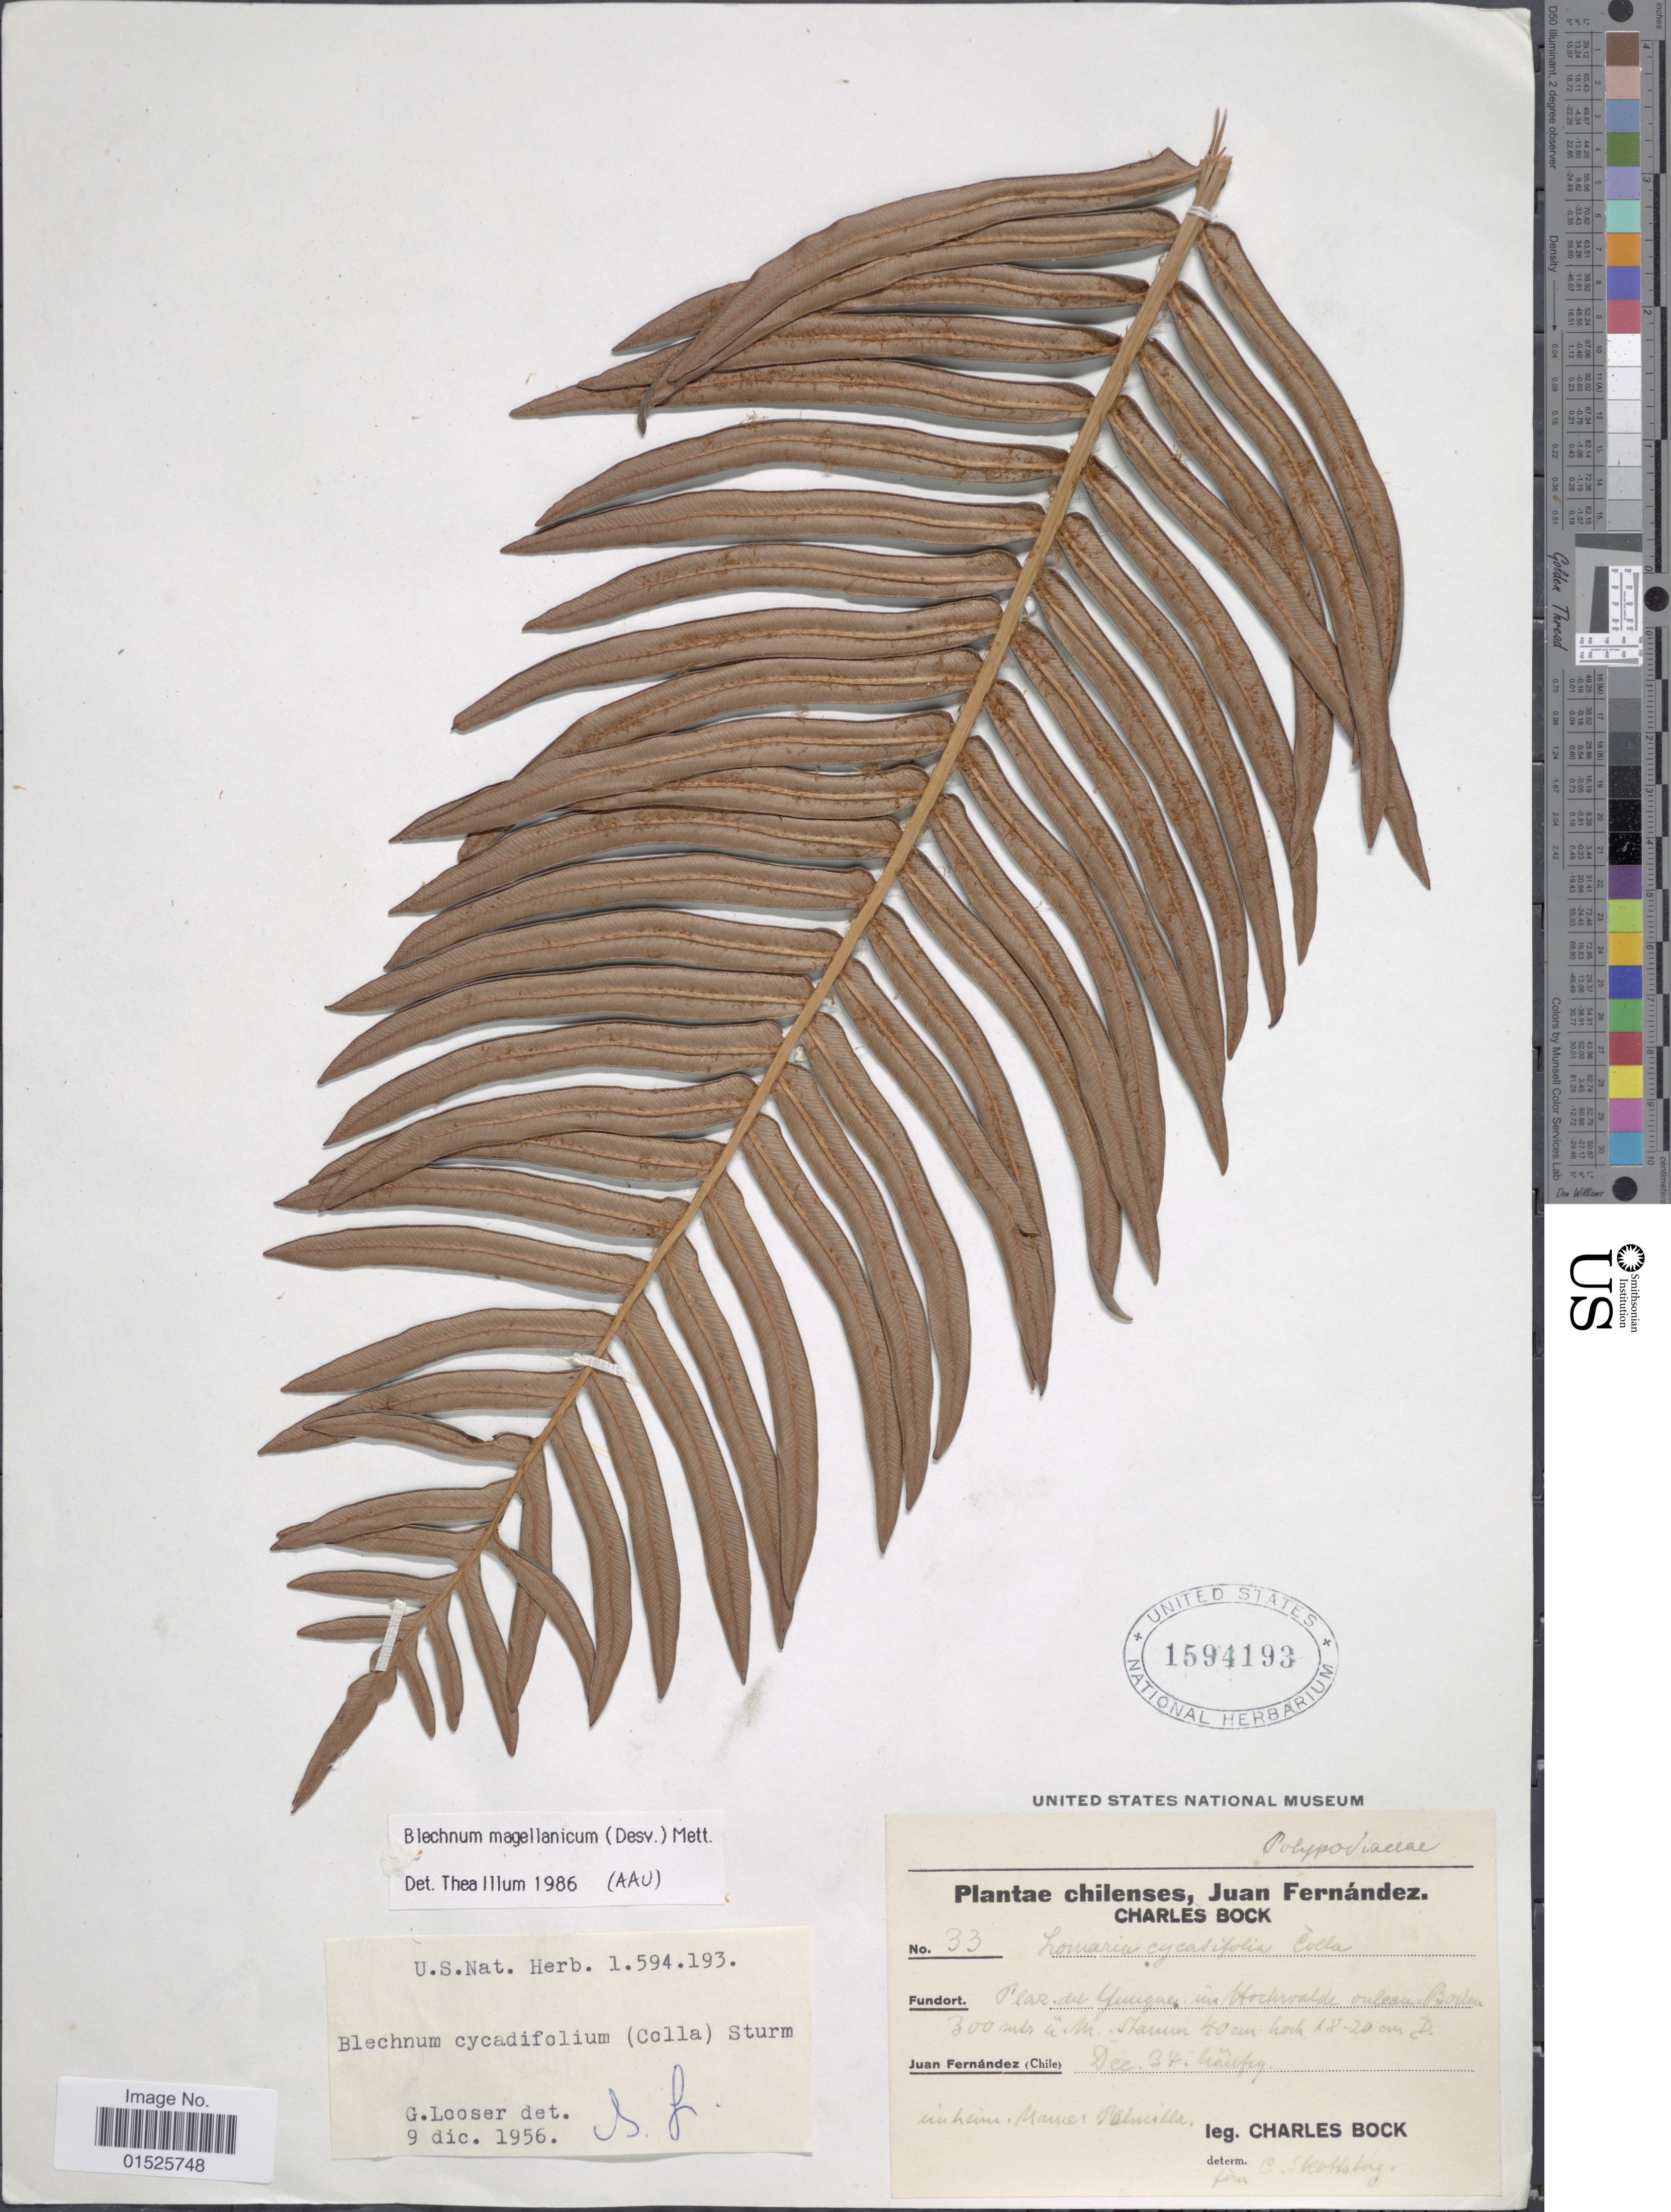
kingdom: Plantae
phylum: Tracheophyta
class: Polypodiopsida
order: Polypodiales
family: Blechnaceae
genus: Blechnum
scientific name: Blechnum cycadifolium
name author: (Colla) Sturm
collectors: C. Bock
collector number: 33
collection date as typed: Transcribed d/m/y: /12/34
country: Chile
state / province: Valparaíso (V)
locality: Juan Fernandez. Plaz. del Yunque. in Hochwalde.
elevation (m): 300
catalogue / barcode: US 1594193